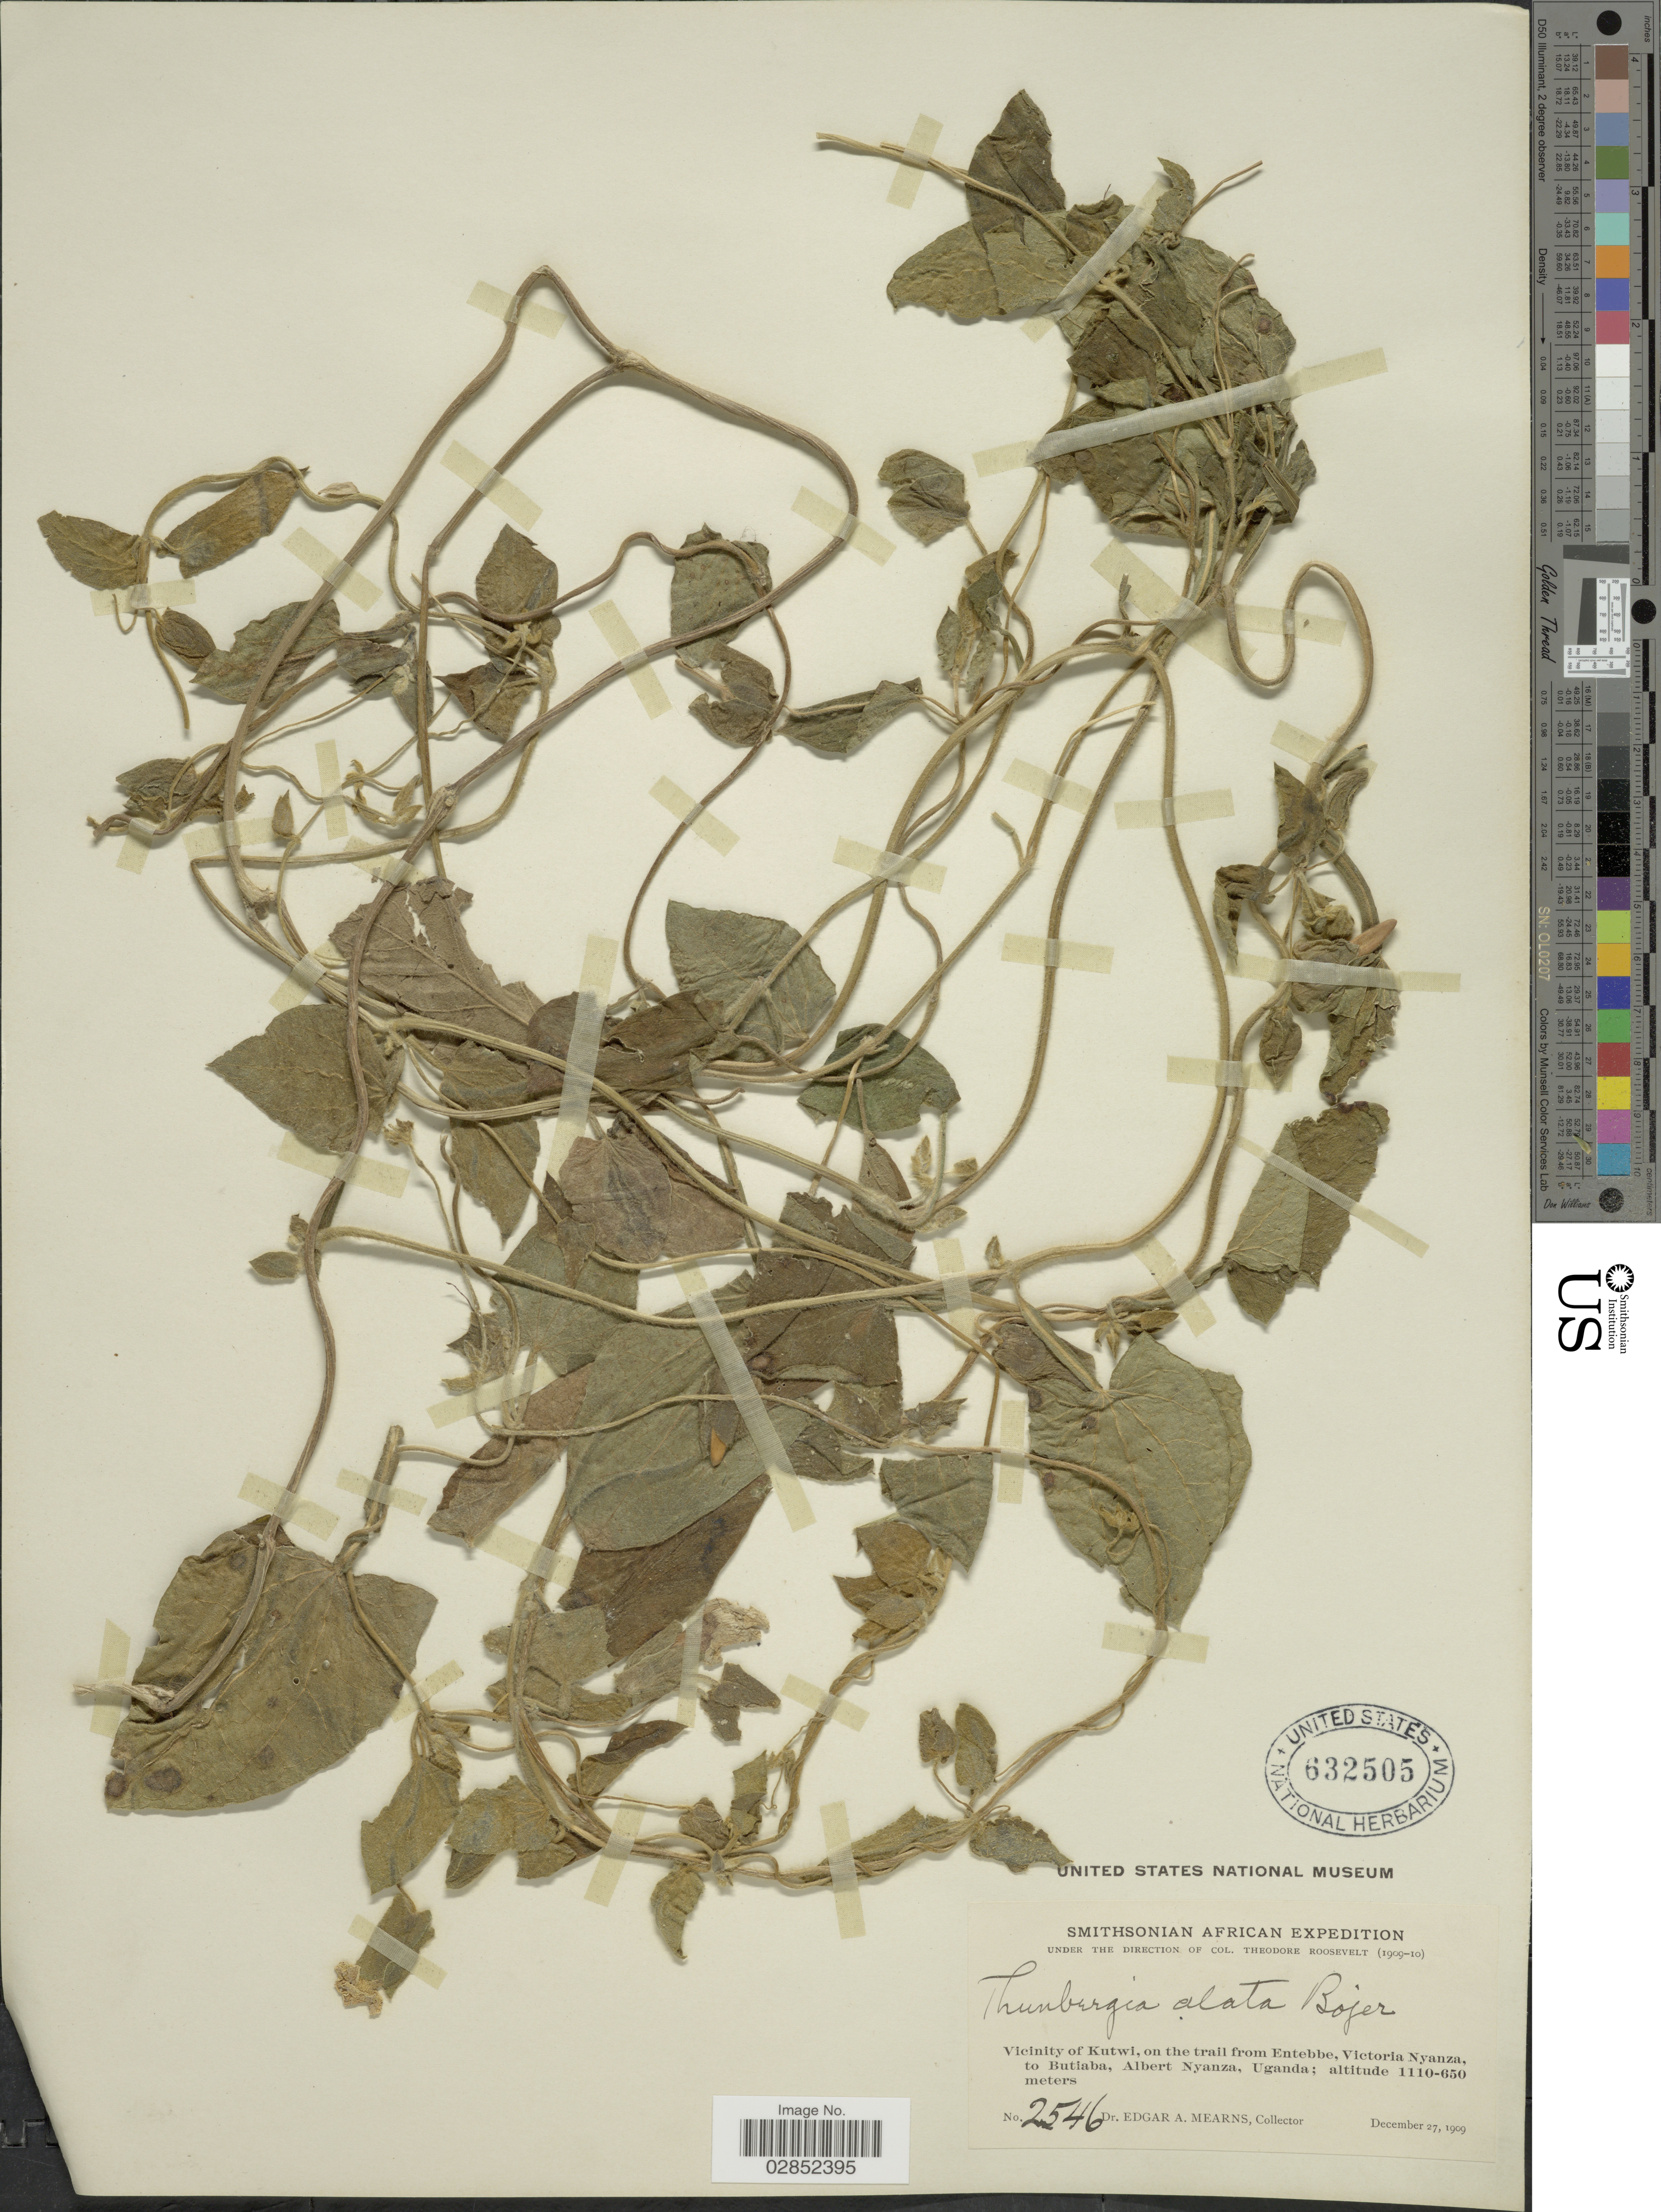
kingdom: Plantae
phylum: Tracheophyta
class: Magnoliopsida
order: Lamiales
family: Acanthaceae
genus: Thunbergia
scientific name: Thunbergia alata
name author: Bojer ex Sims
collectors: E. A. Mearns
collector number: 2546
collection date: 1909-12-27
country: Uganda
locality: Vicinity of Kutwi, on the trail from Entebbe, Victoria Nyanza, to Butiaba, Albert Nyanza, Uganda.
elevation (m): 650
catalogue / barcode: US 632505